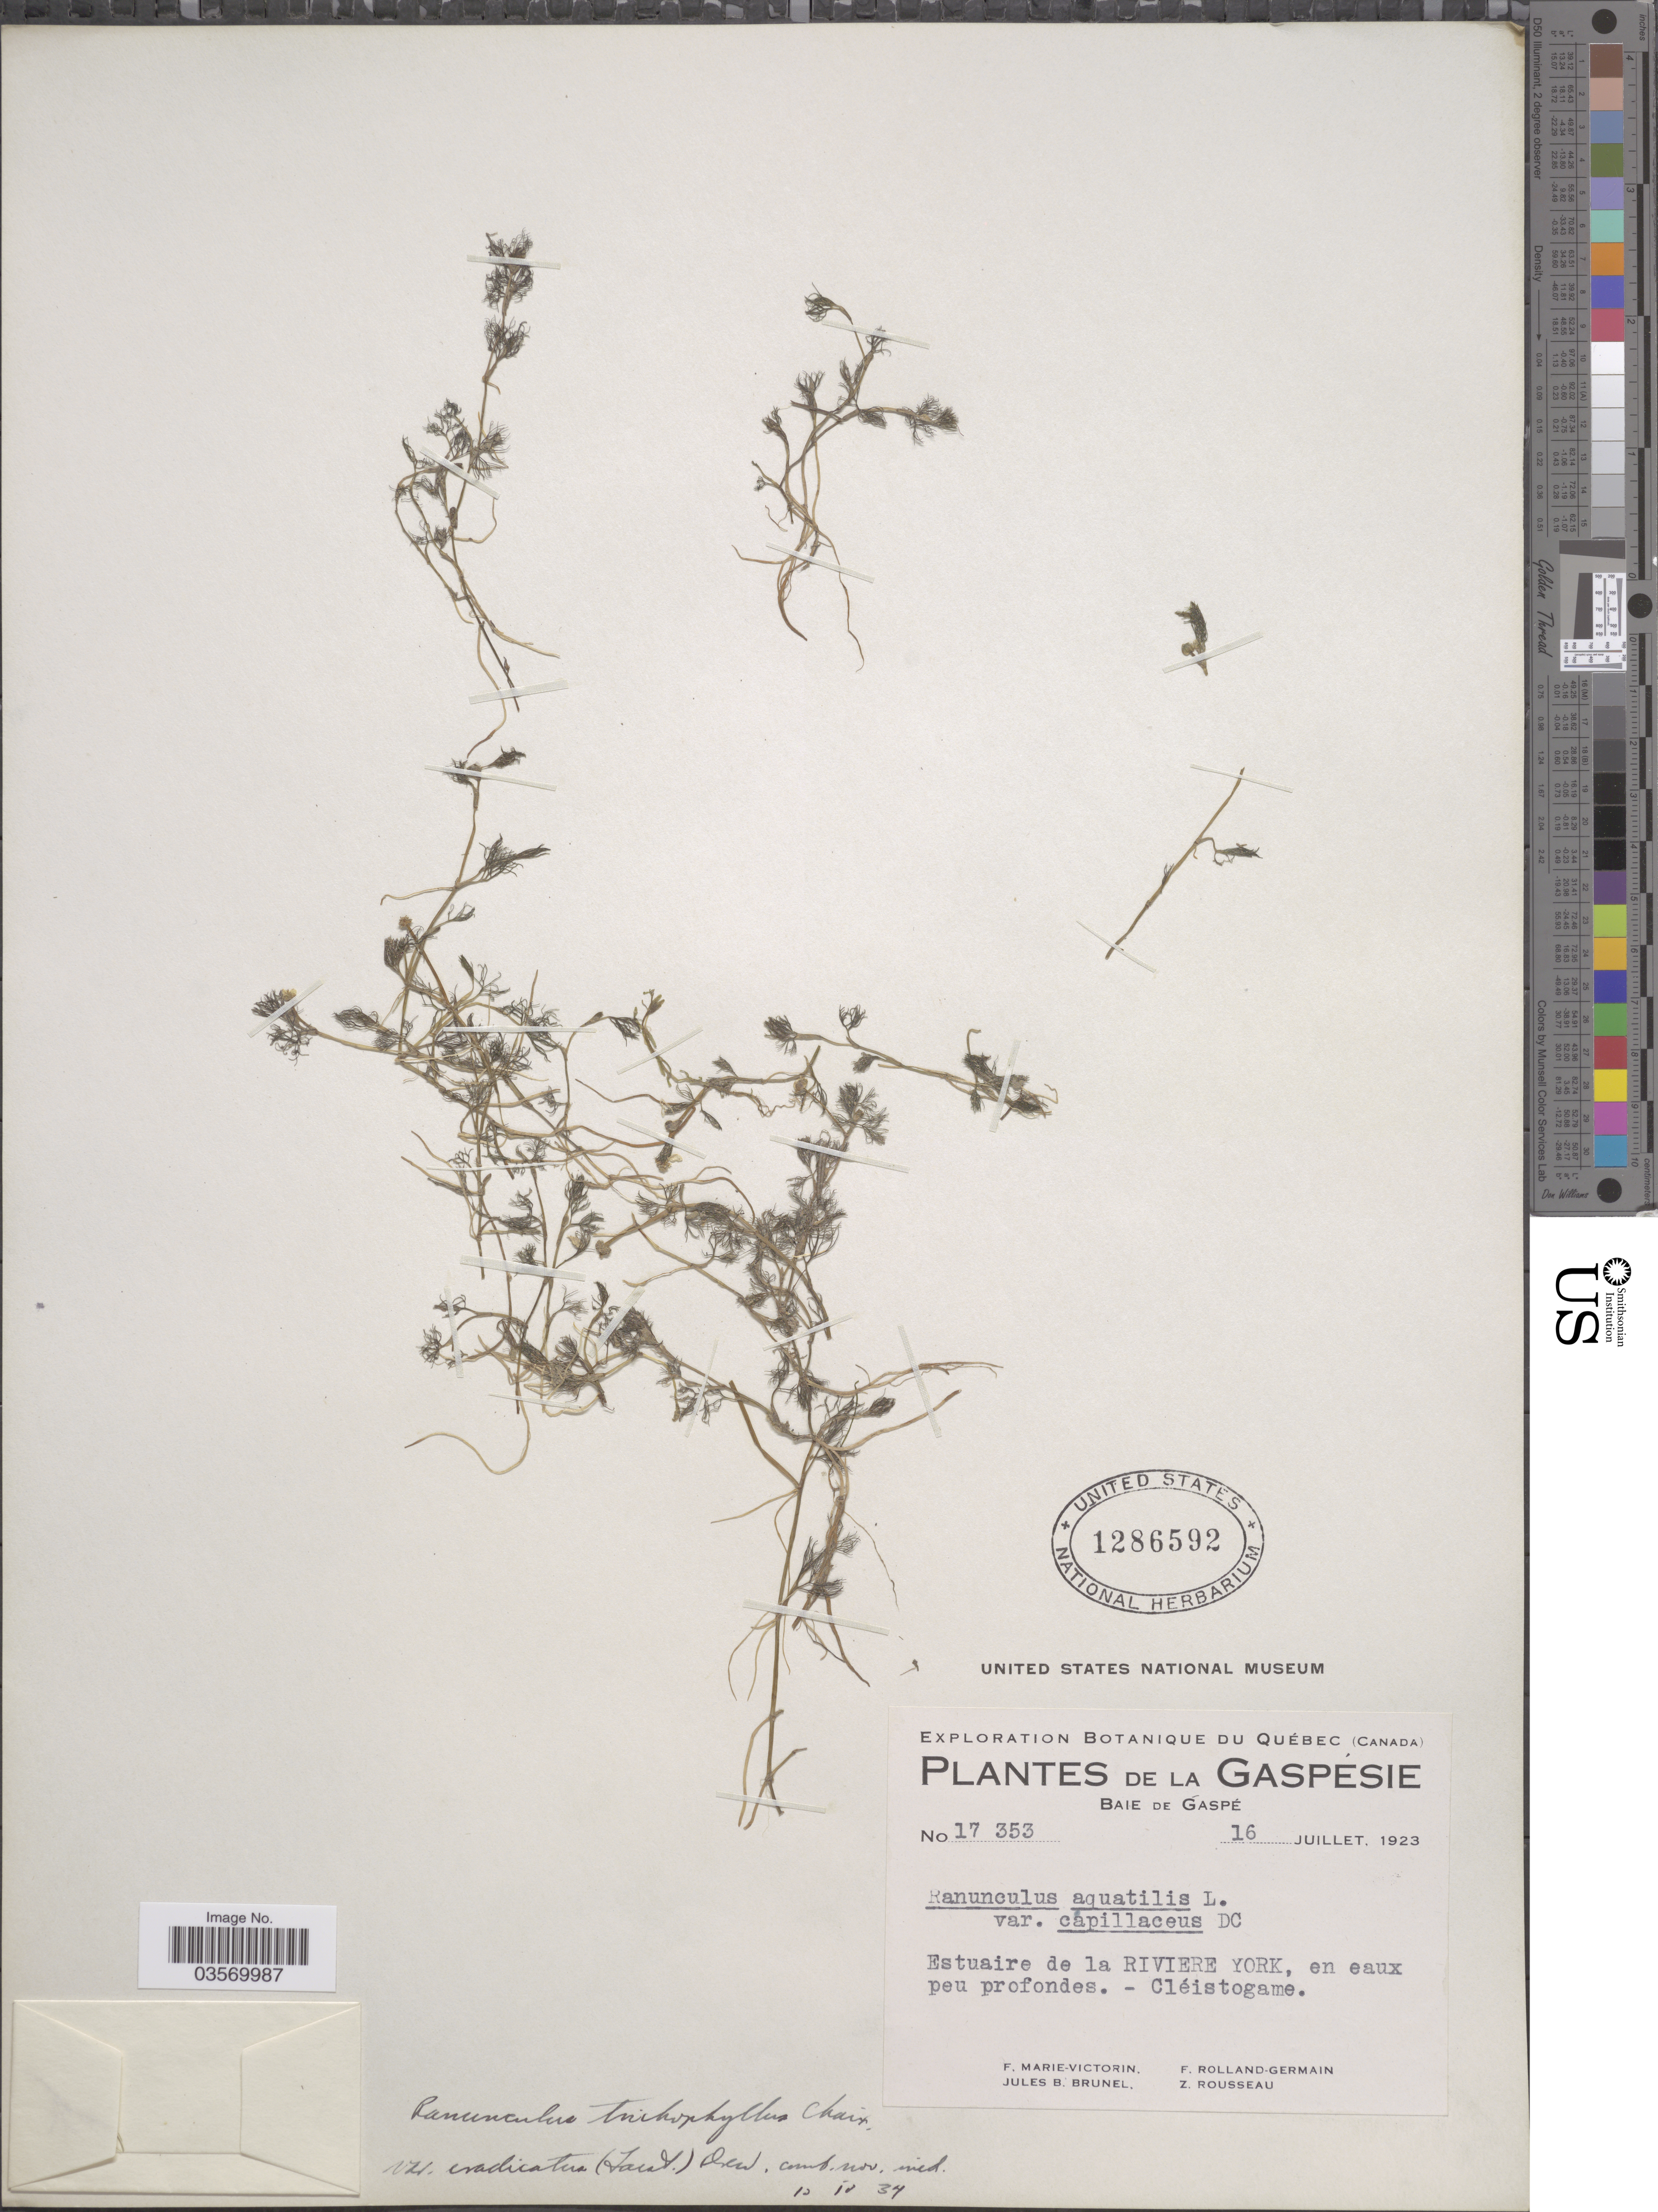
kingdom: Plantae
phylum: Tracheophyta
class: Magnoliopsida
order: Ranunculales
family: Ranunculaceae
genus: Ranunculus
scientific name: Ranunculus trichophyllus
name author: Chaix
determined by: Strong, Mark T., (BOT), Smithsonian Institution - National Museum of Natural History (UNITED STATES)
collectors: F. Marie-Victorin, J. Brunel, Rolland-Germain & Z. Rousseau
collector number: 17353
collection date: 1923-07-16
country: Canada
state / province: Quebec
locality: Gaspésie. Baie de Gaspé. Estuaire de la Riviere York.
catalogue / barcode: US 1286592